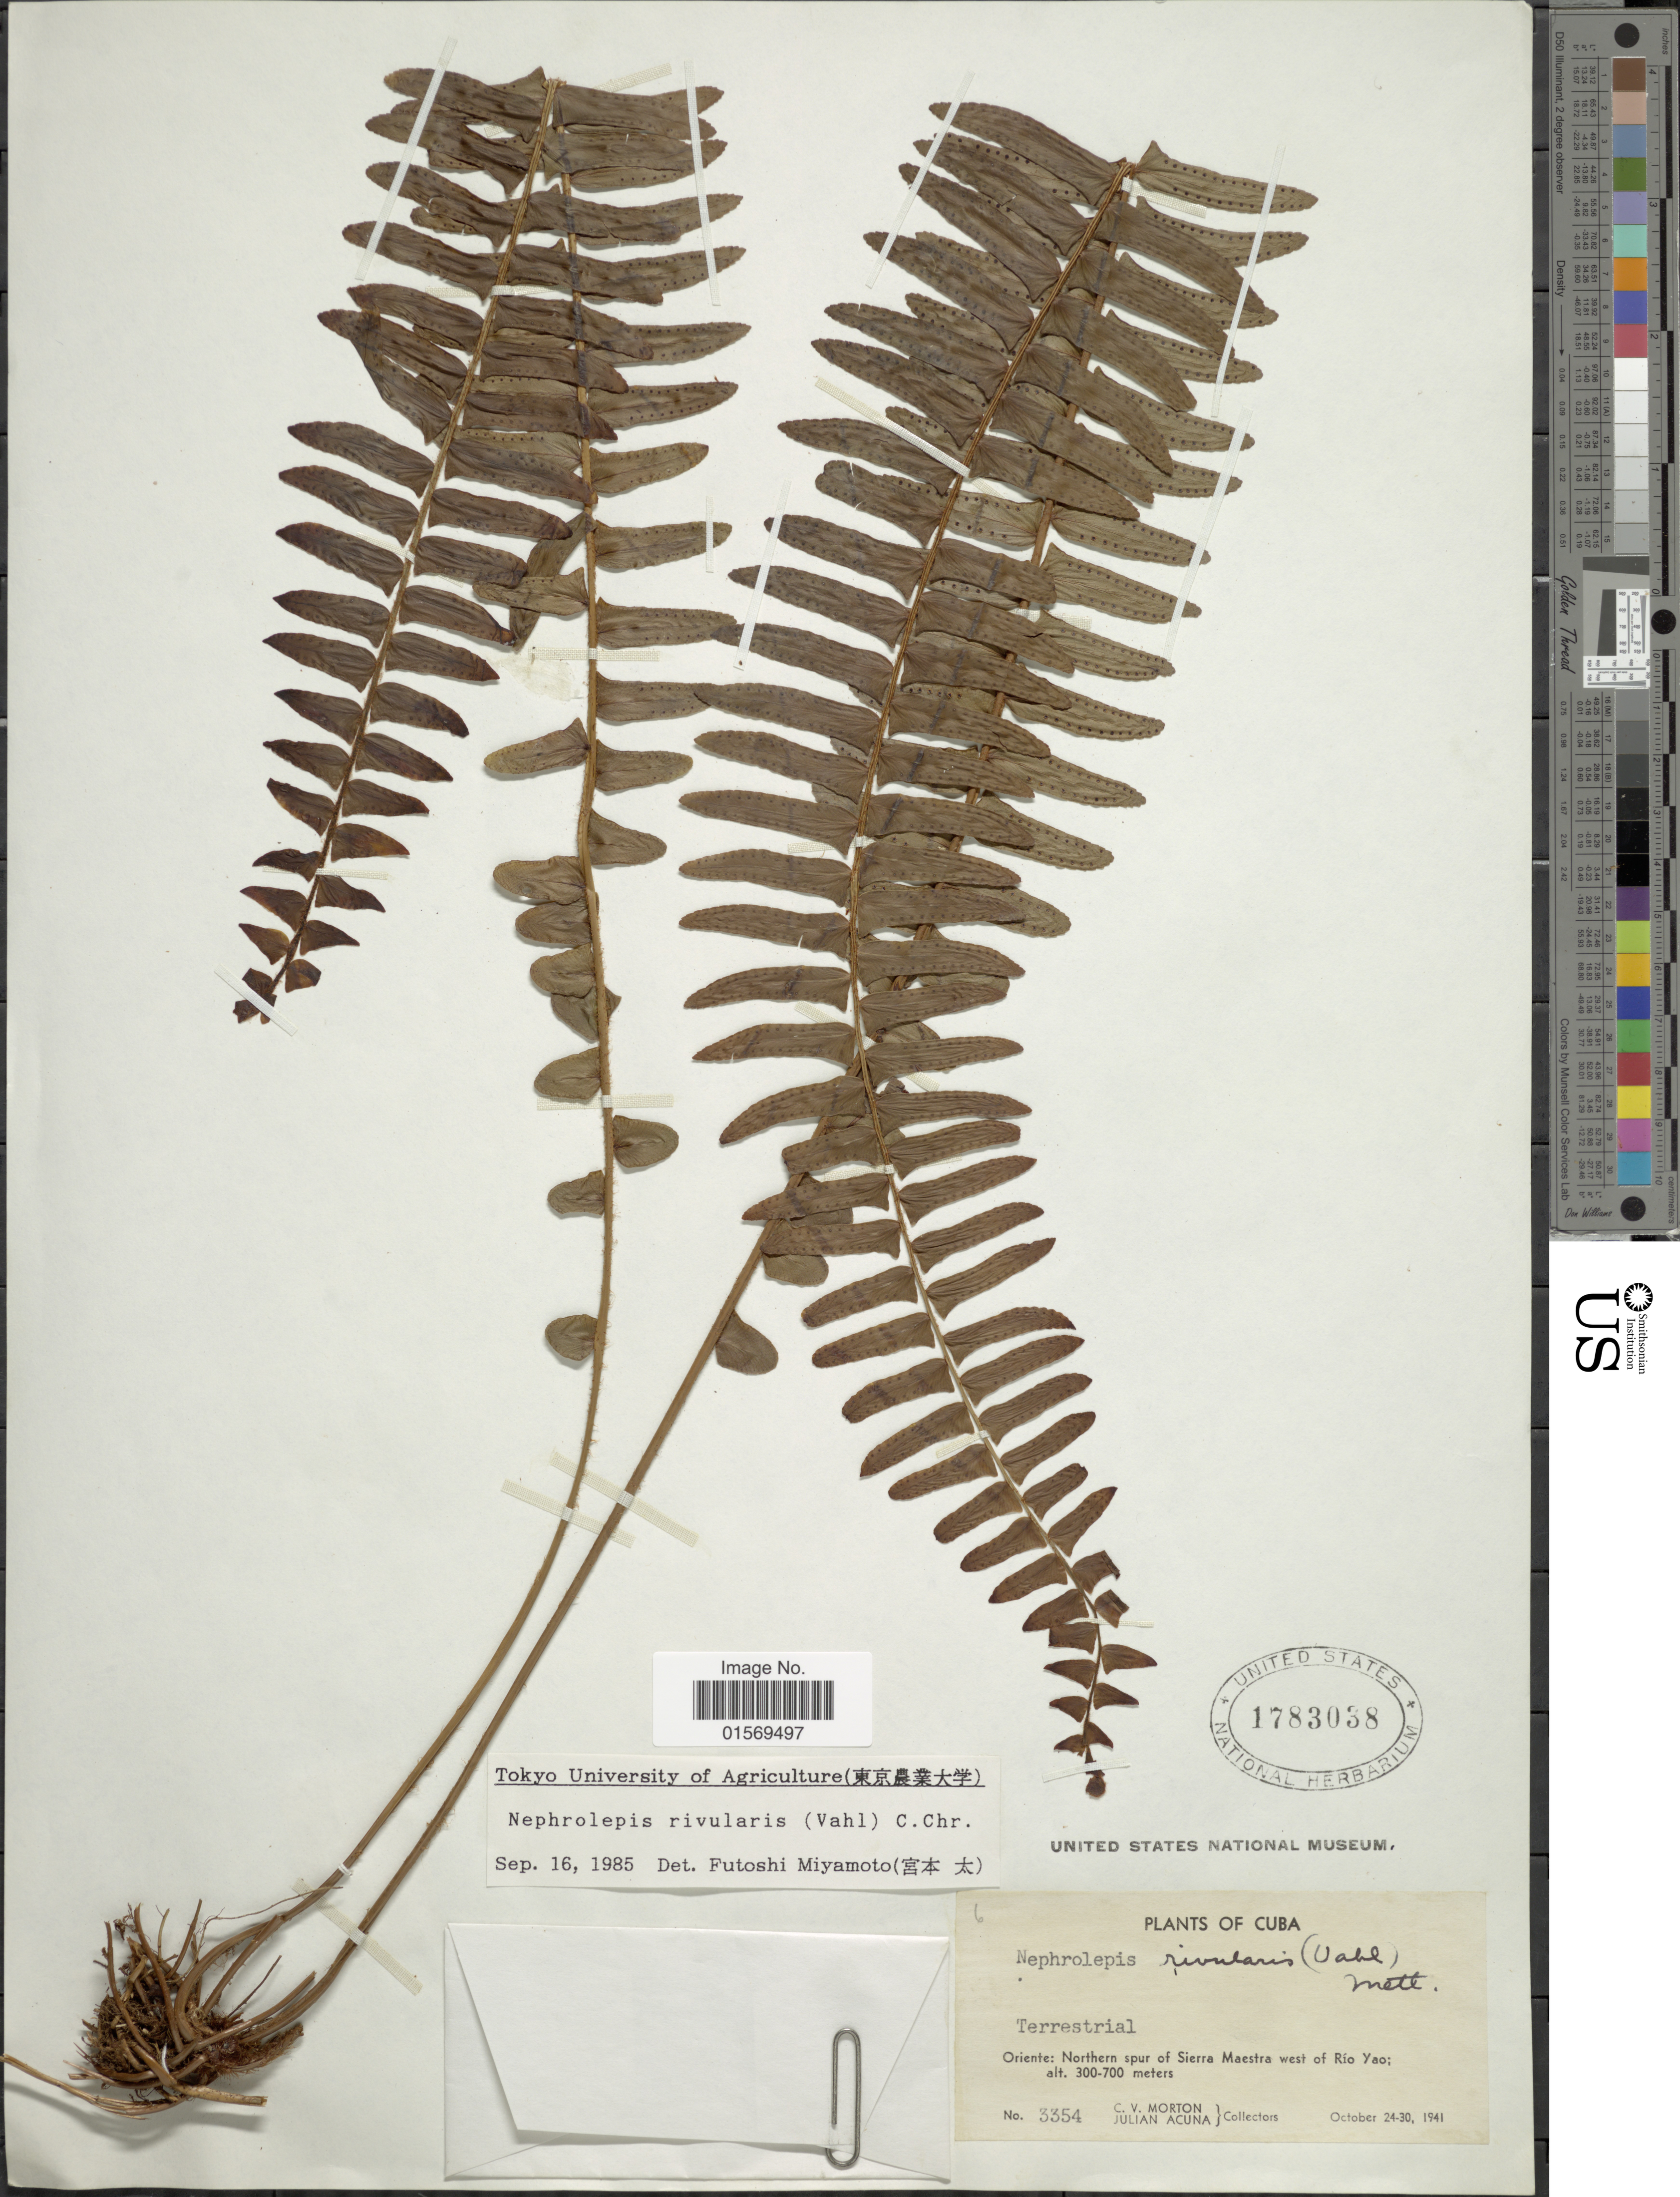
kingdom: Plantae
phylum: Tracheophyta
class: Polypodiopsida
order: Polypodiales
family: Nephrolepidaceae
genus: Nephrolepis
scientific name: Nephrolepis rivularis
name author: (Vahl) Mett. ex Krug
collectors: C. V. Morton & J. B. Acuña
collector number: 3354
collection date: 1941-10-24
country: Cuba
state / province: Oriente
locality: Cuba, Oriente: Northern spur of Sierra Maestra west of Rio Yao.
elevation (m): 300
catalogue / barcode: US 1783038